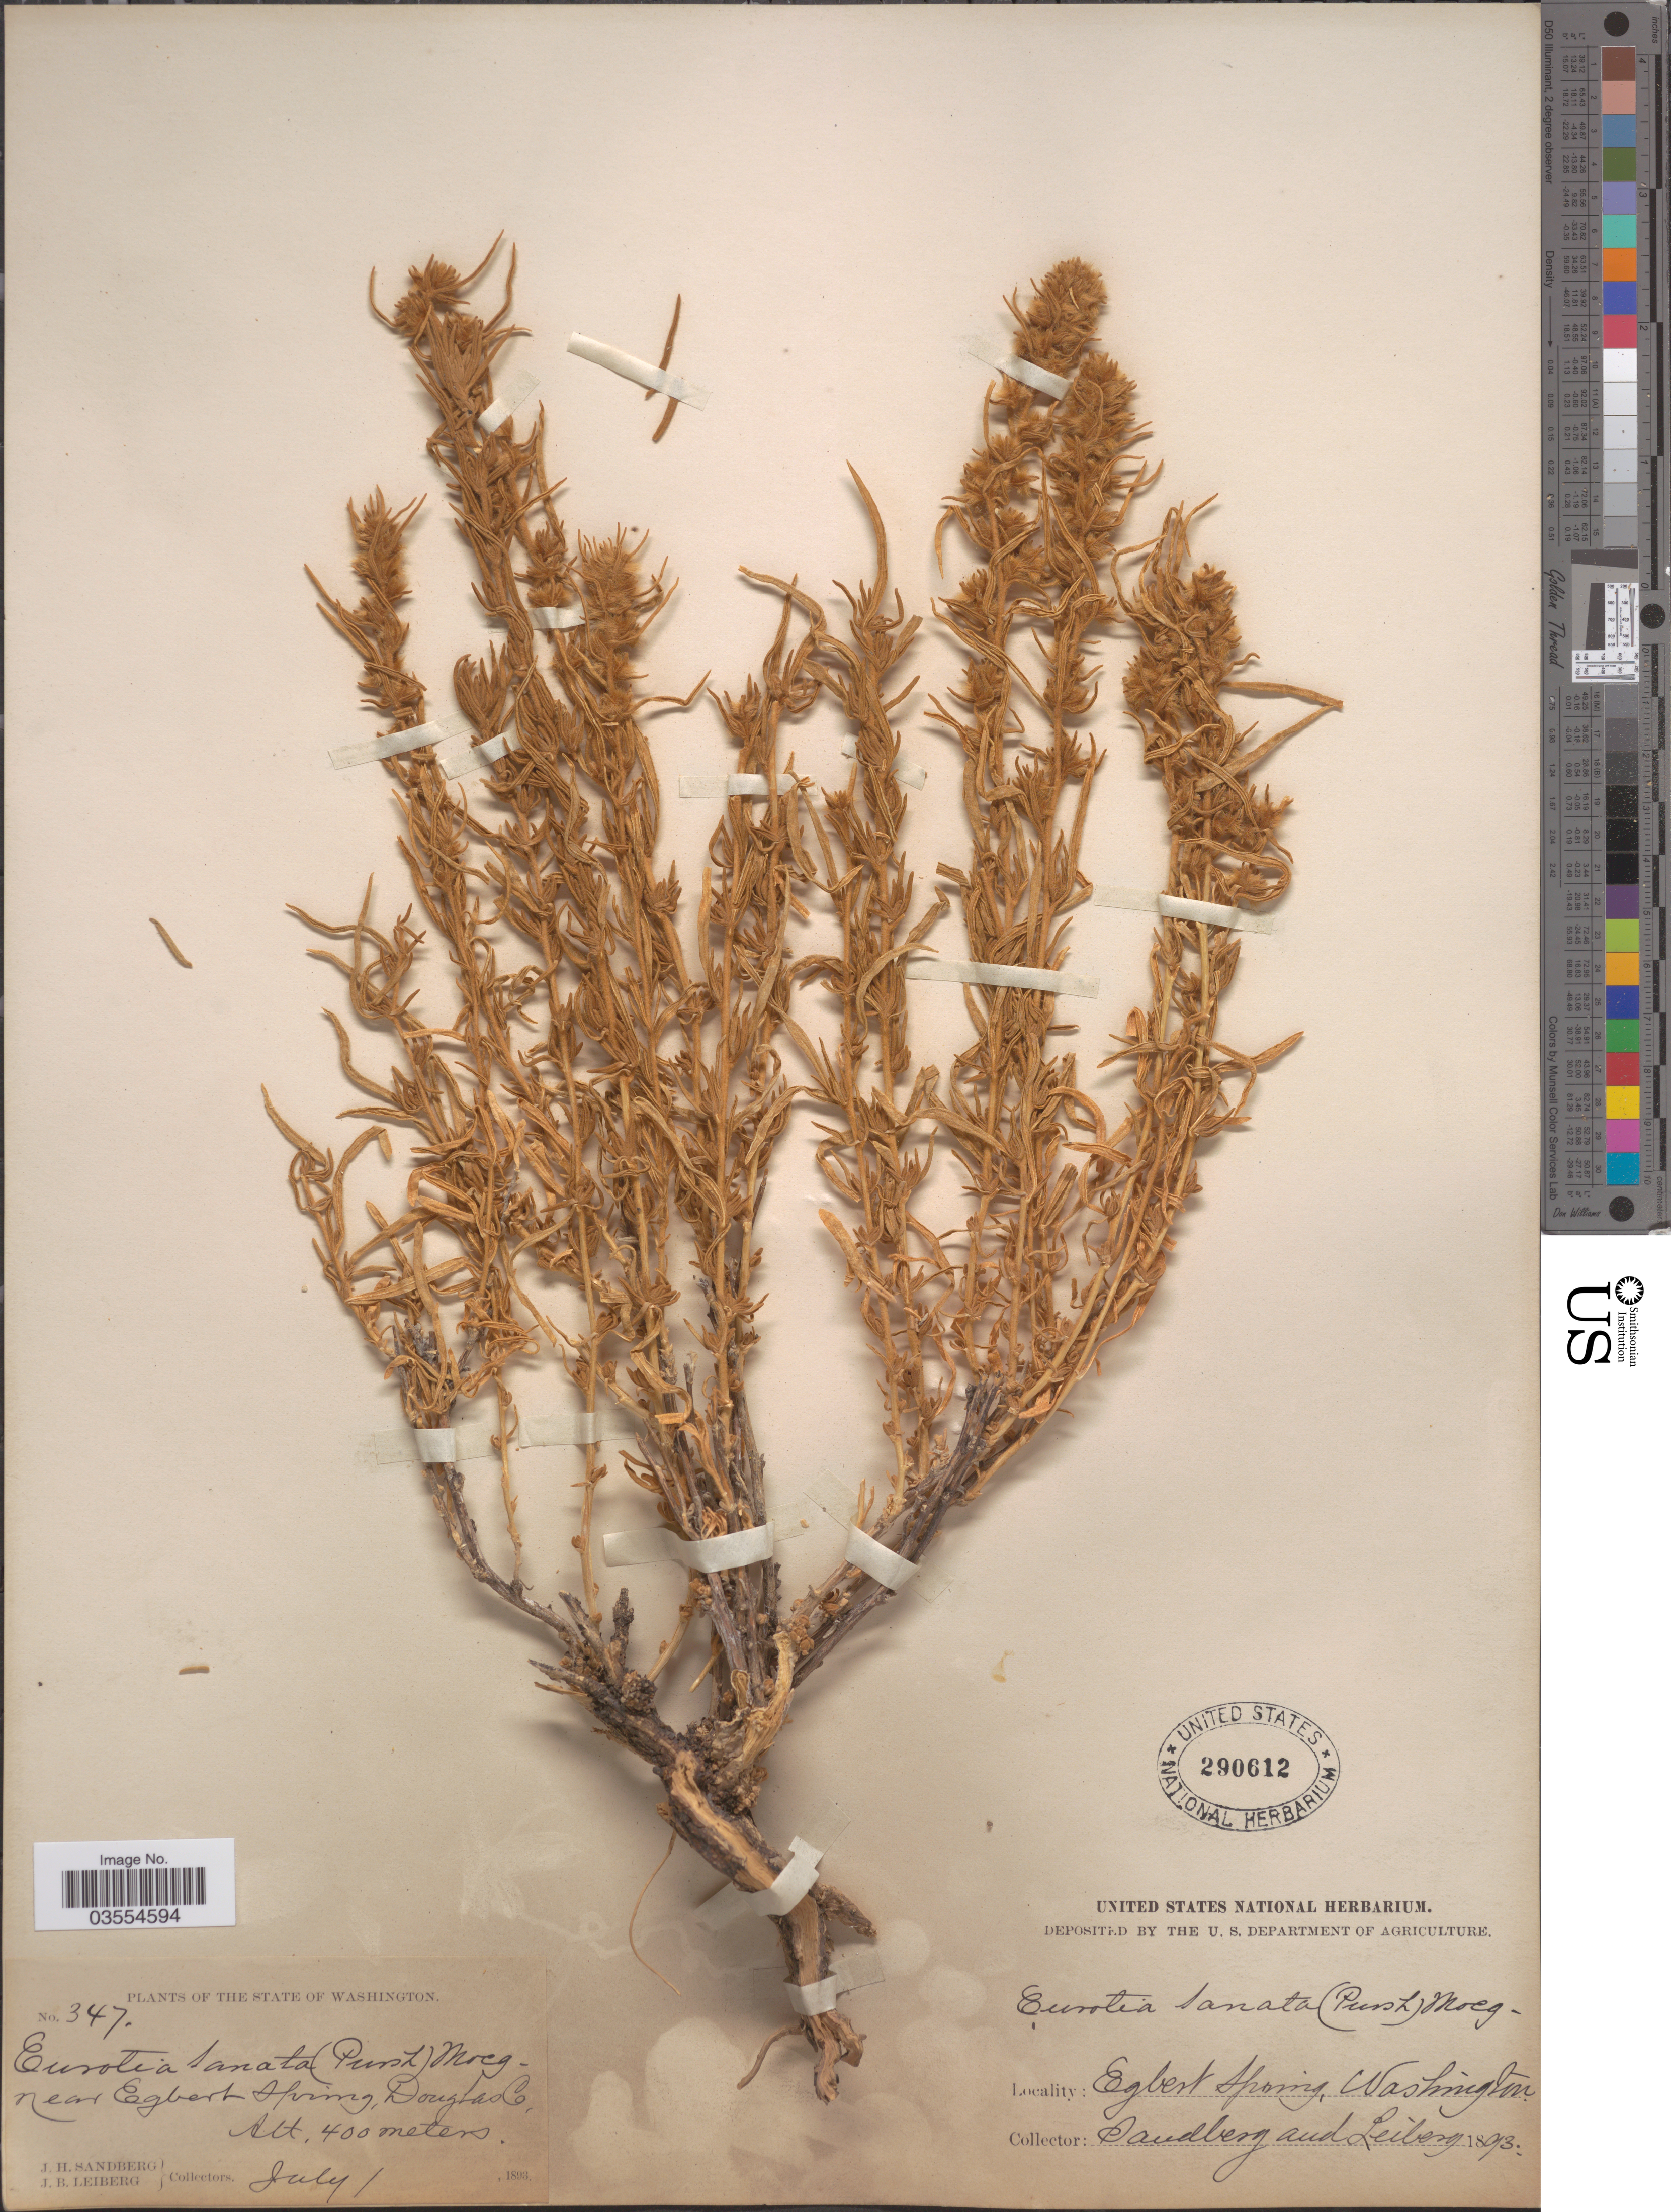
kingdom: Plantae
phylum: Tracheophyta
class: Magnoliopsida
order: Caryophyllales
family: Amaranthaceae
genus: Krascheninnikovia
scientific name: Krascheninnikovia lanata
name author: (Pursh) A. Meeuse & A.Smit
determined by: U.S. National Herbarium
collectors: J. H. Sandberg & J. B. Leiberg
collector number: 347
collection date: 1893-07-01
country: United States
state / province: Washington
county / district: Douglas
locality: Near Egbert Spring, Douglas Co.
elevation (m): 400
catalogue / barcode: US 290612